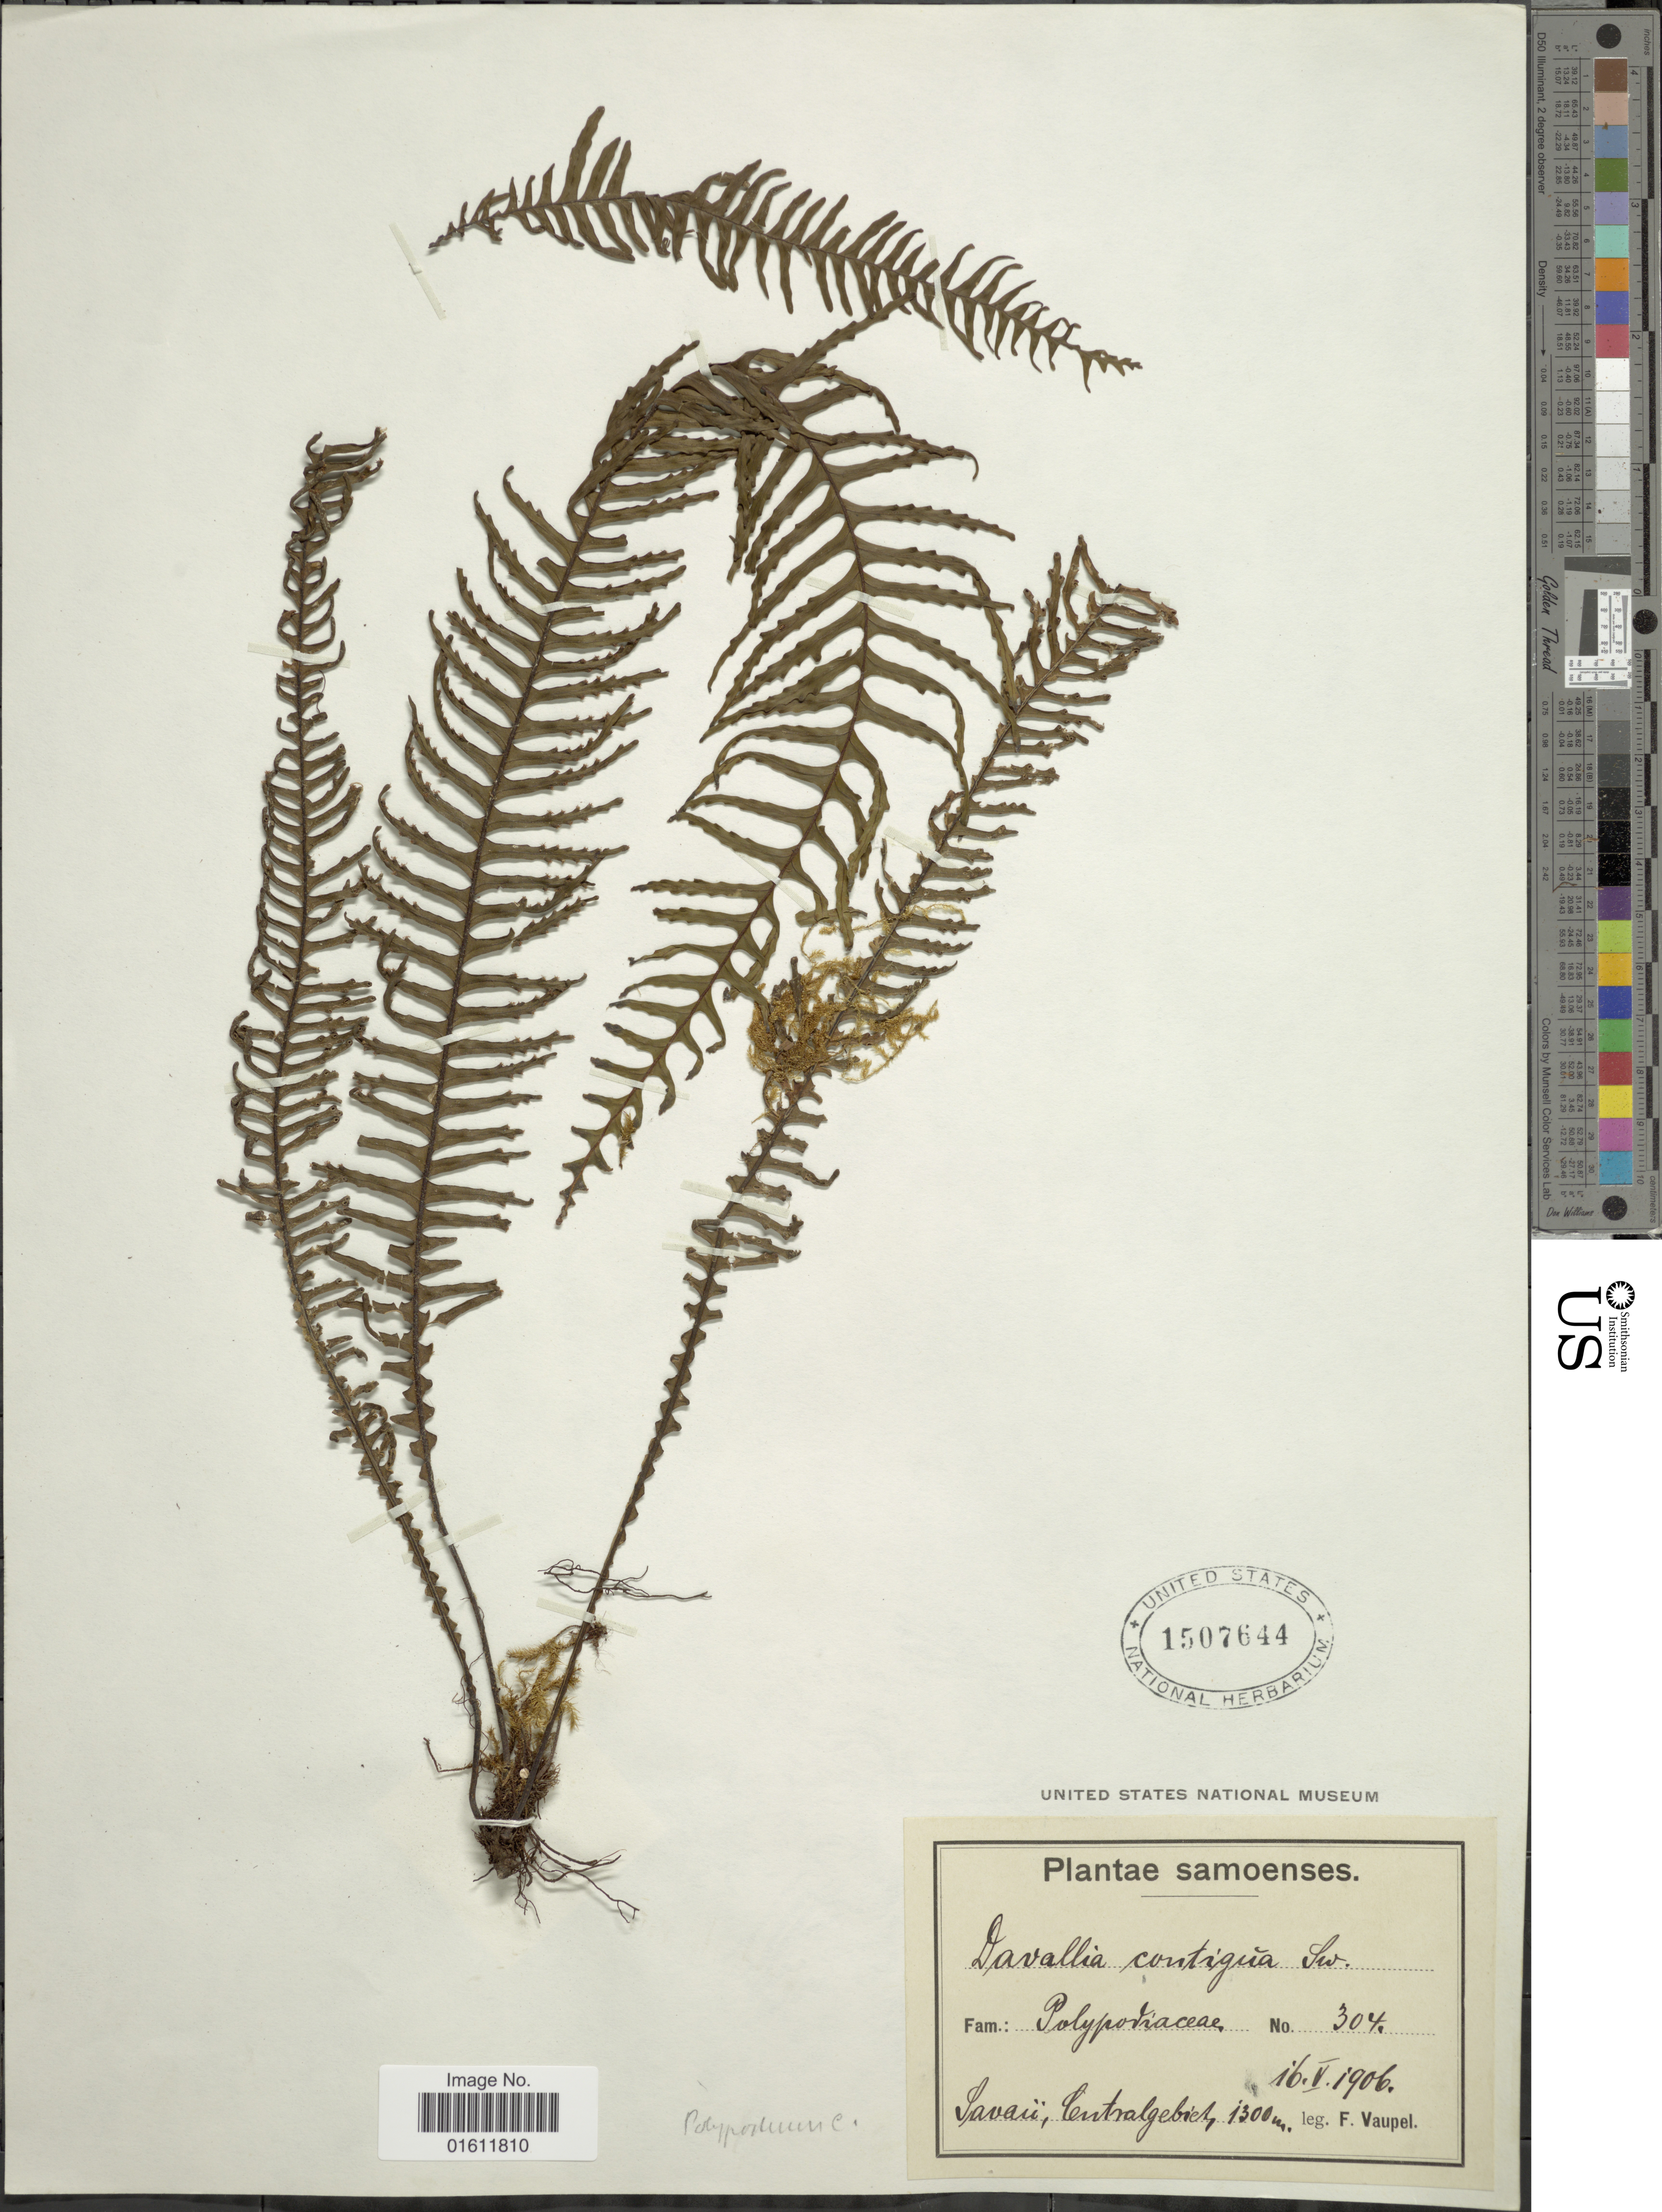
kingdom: Plantae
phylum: Tracheophyta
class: Polypodiopsida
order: Polypodiales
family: Polypodiaceae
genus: Prosaptia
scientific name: Prosaptia contigua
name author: (G. Forst.) Presl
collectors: F. Vaupel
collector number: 304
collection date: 1906-05-16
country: Samoa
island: Savai'i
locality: Savaii, Centralgebiet. [interpreted]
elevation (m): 1300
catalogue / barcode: US 1507644